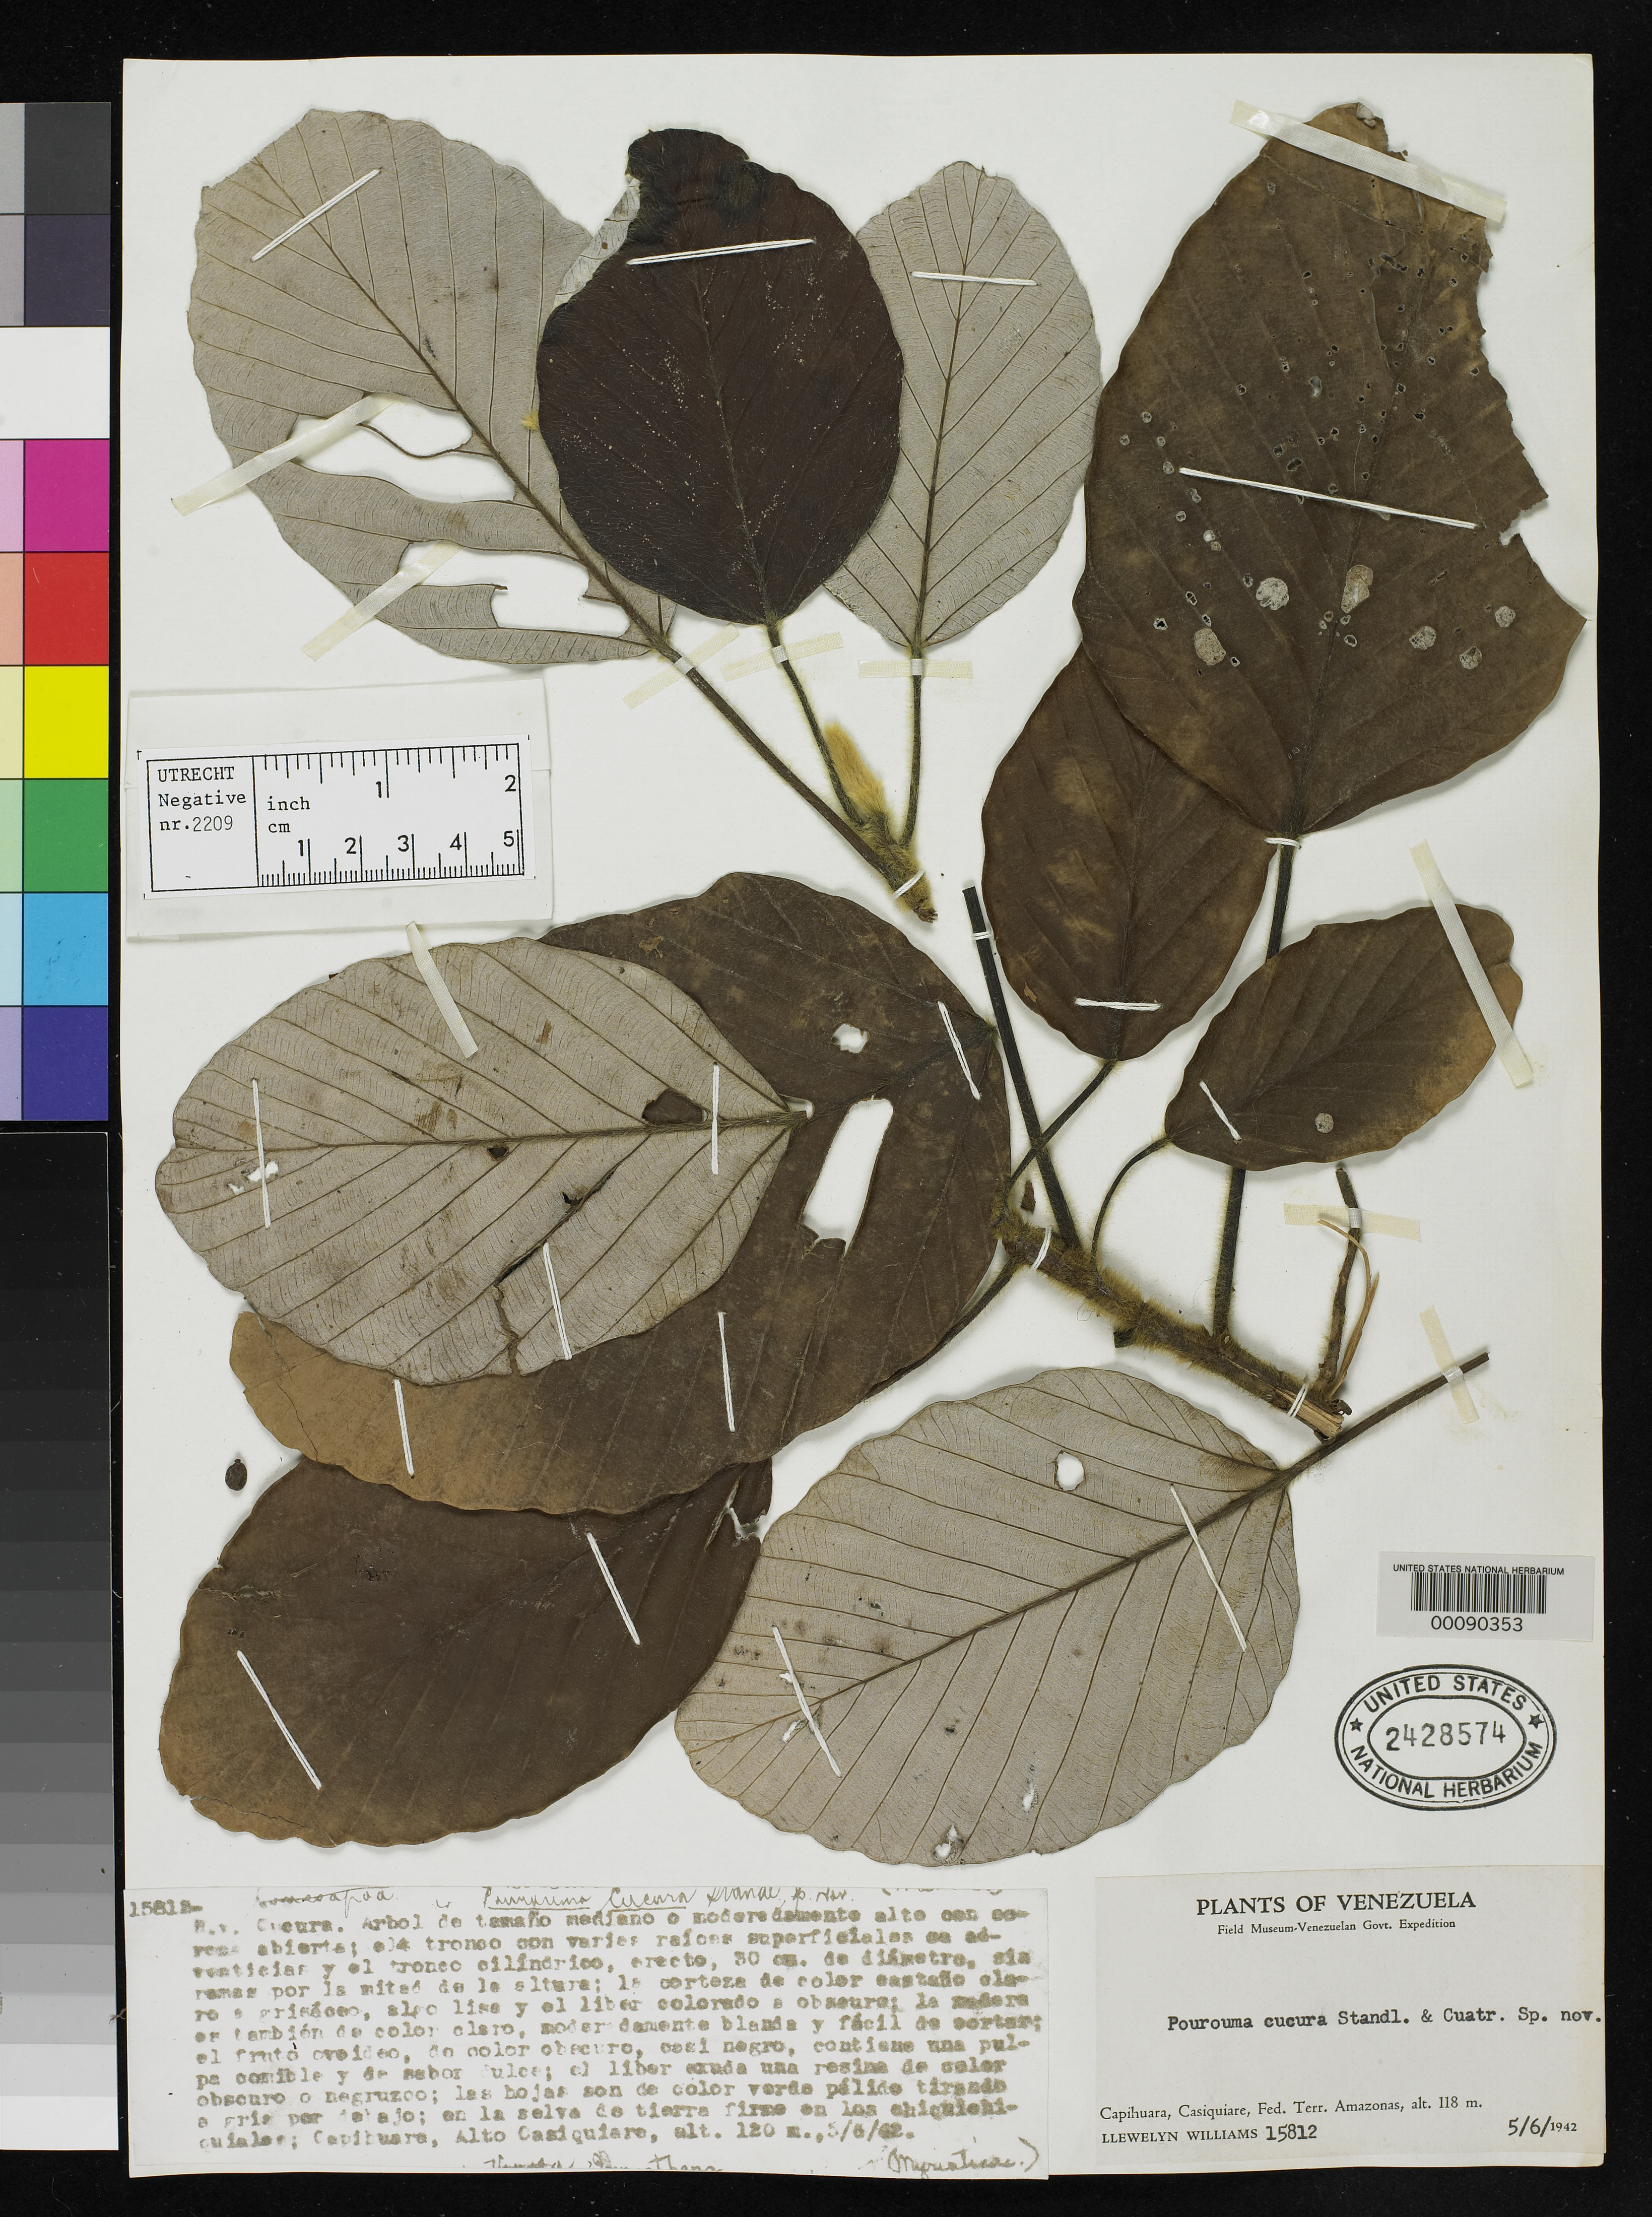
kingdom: Plantae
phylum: Tracheophyta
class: Magnoliopsida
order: Rosales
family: Urticaceae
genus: Pourouma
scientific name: Pourouma cucura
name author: Standl. & Cuatrec.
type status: Isotype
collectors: Ll. Williams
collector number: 15812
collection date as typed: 05 Jun 1942 or 06 May 1942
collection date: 1942-05-06 or 1942-06-05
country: Venezuela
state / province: Amazonas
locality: Capihuare.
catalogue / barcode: US 2428574